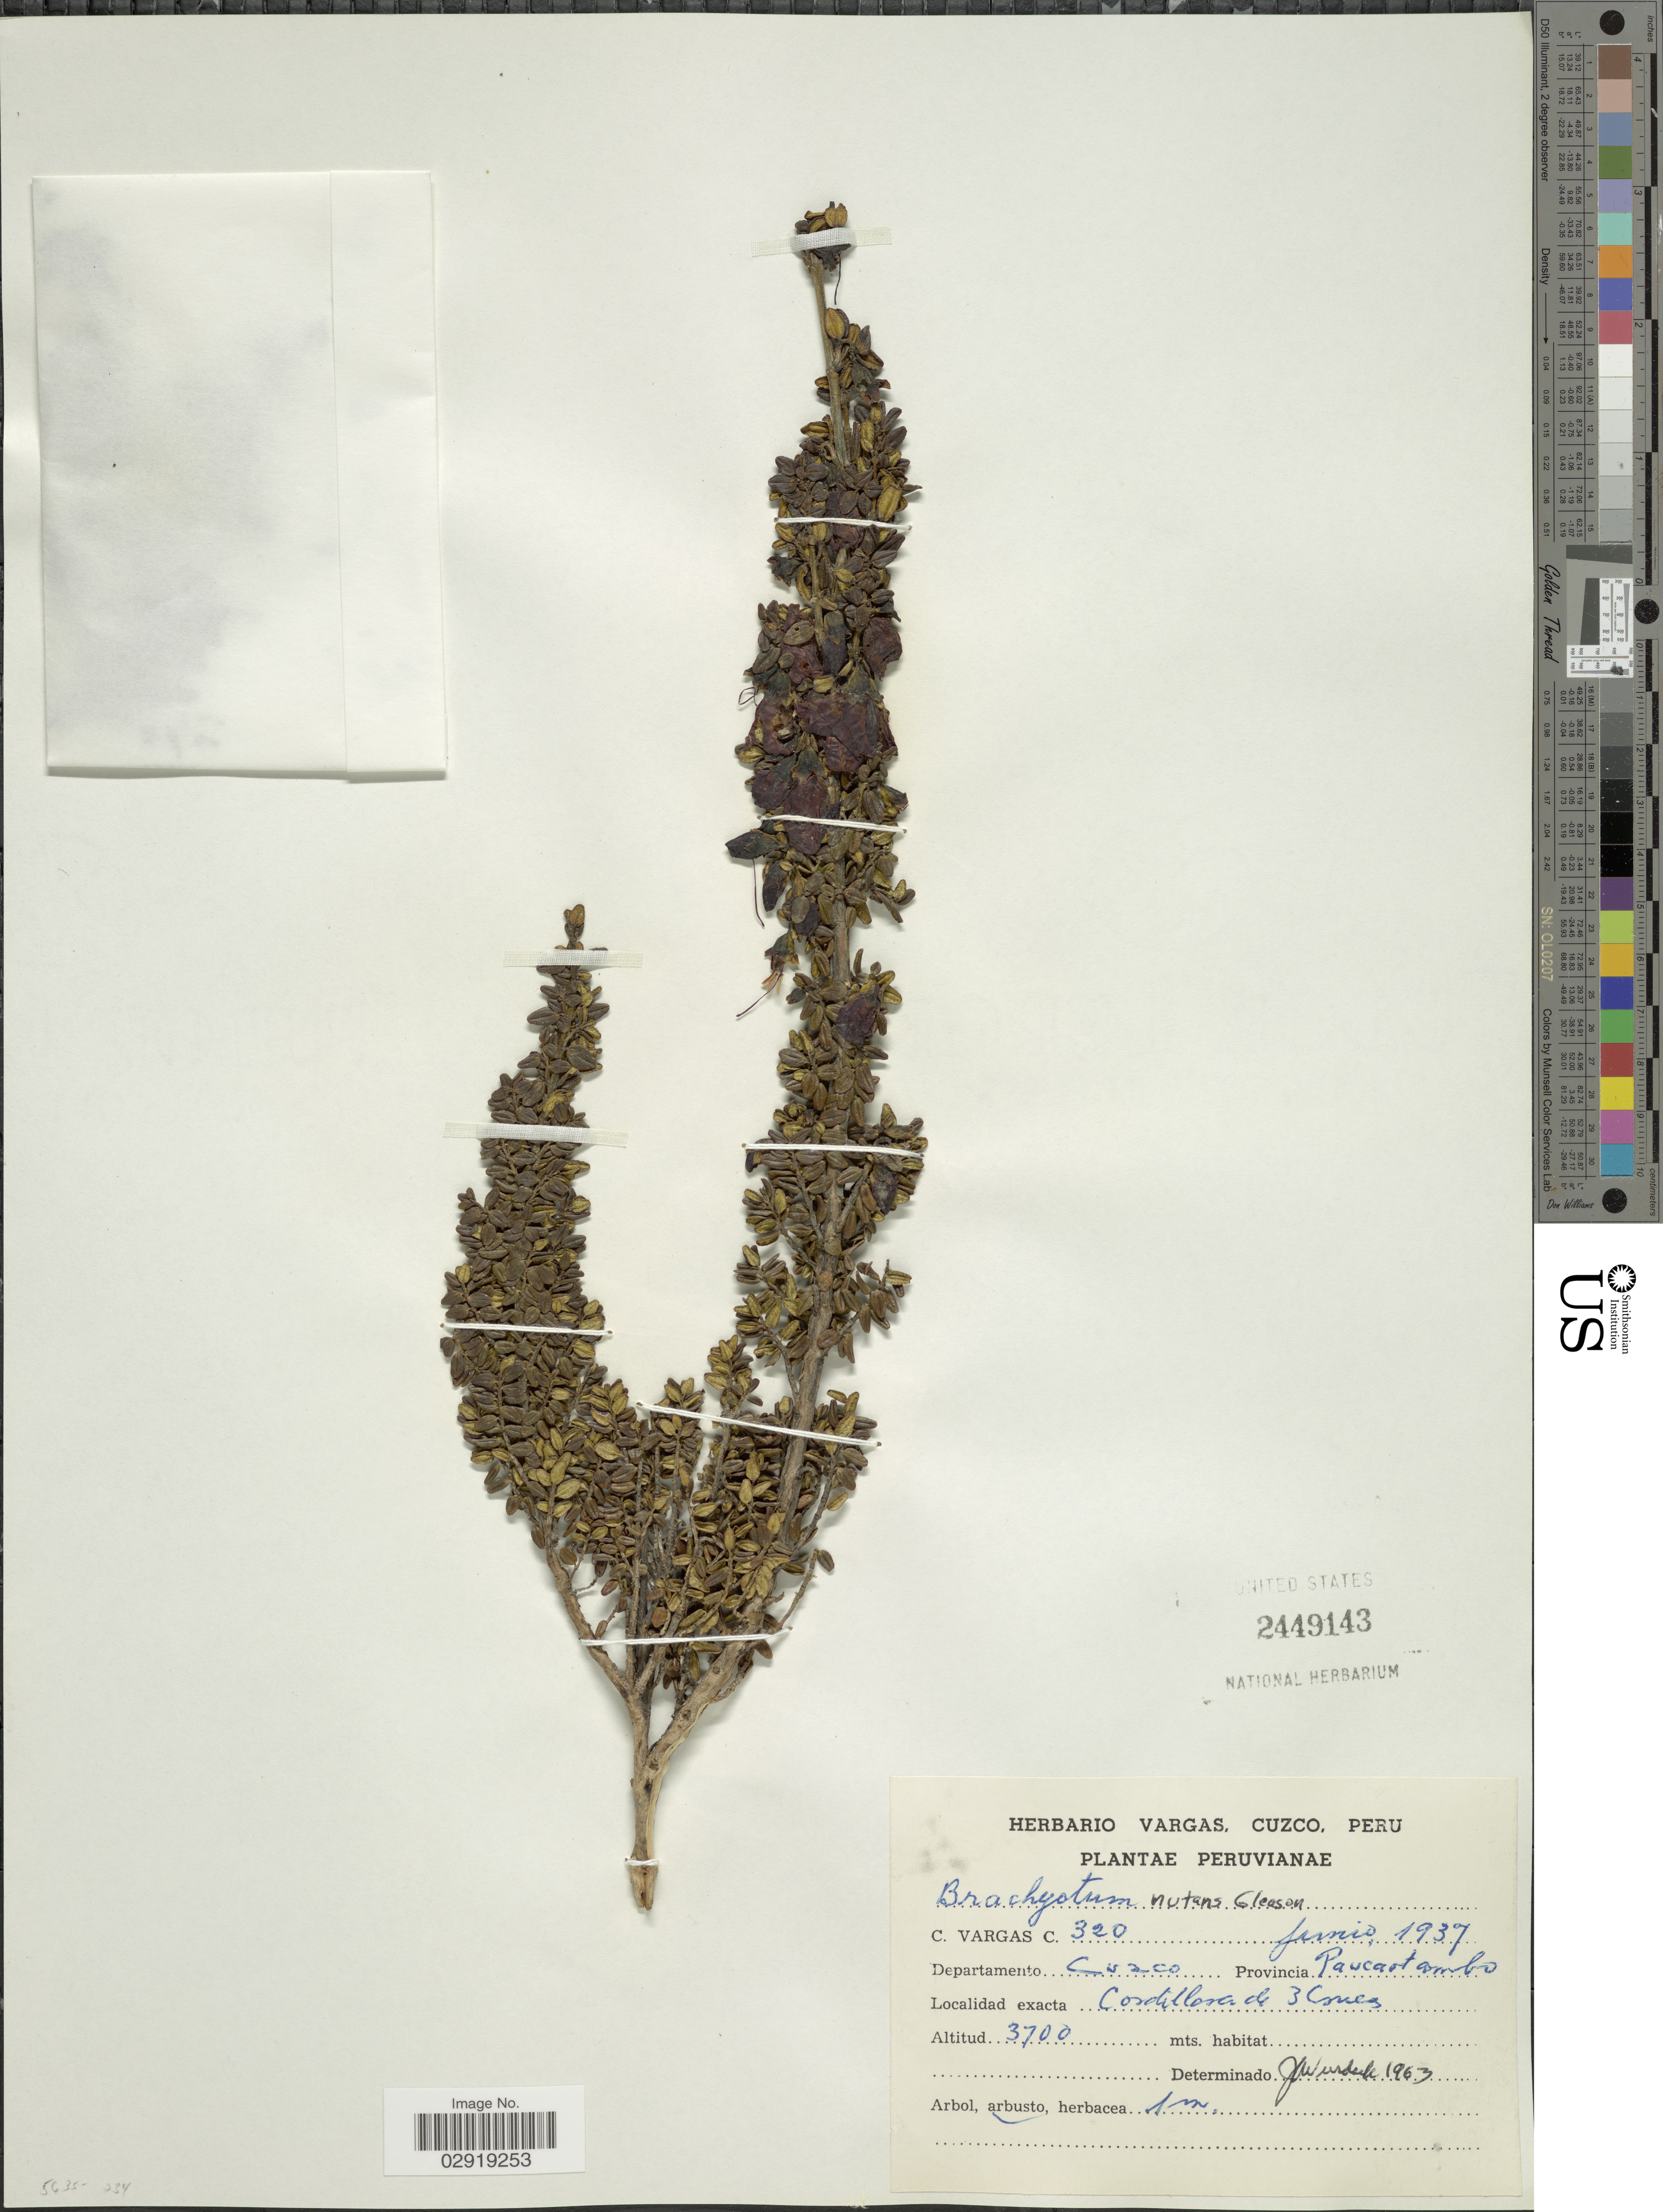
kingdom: Plantae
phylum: Tracheophyta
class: Magnoliopsida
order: Myrtales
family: Melastomataceae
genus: Brachyotum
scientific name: Brachyotum nutans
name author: Gleason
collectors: C. Vargas Calderón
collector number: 320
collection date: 1937-06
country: Peru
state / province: Cusco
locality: Cordillera de 3 Cruces [Cordillera de Tres Cruces], Provincia Paucartambo, Departamento Cuzco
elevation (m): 3700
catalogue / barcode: US 2449143